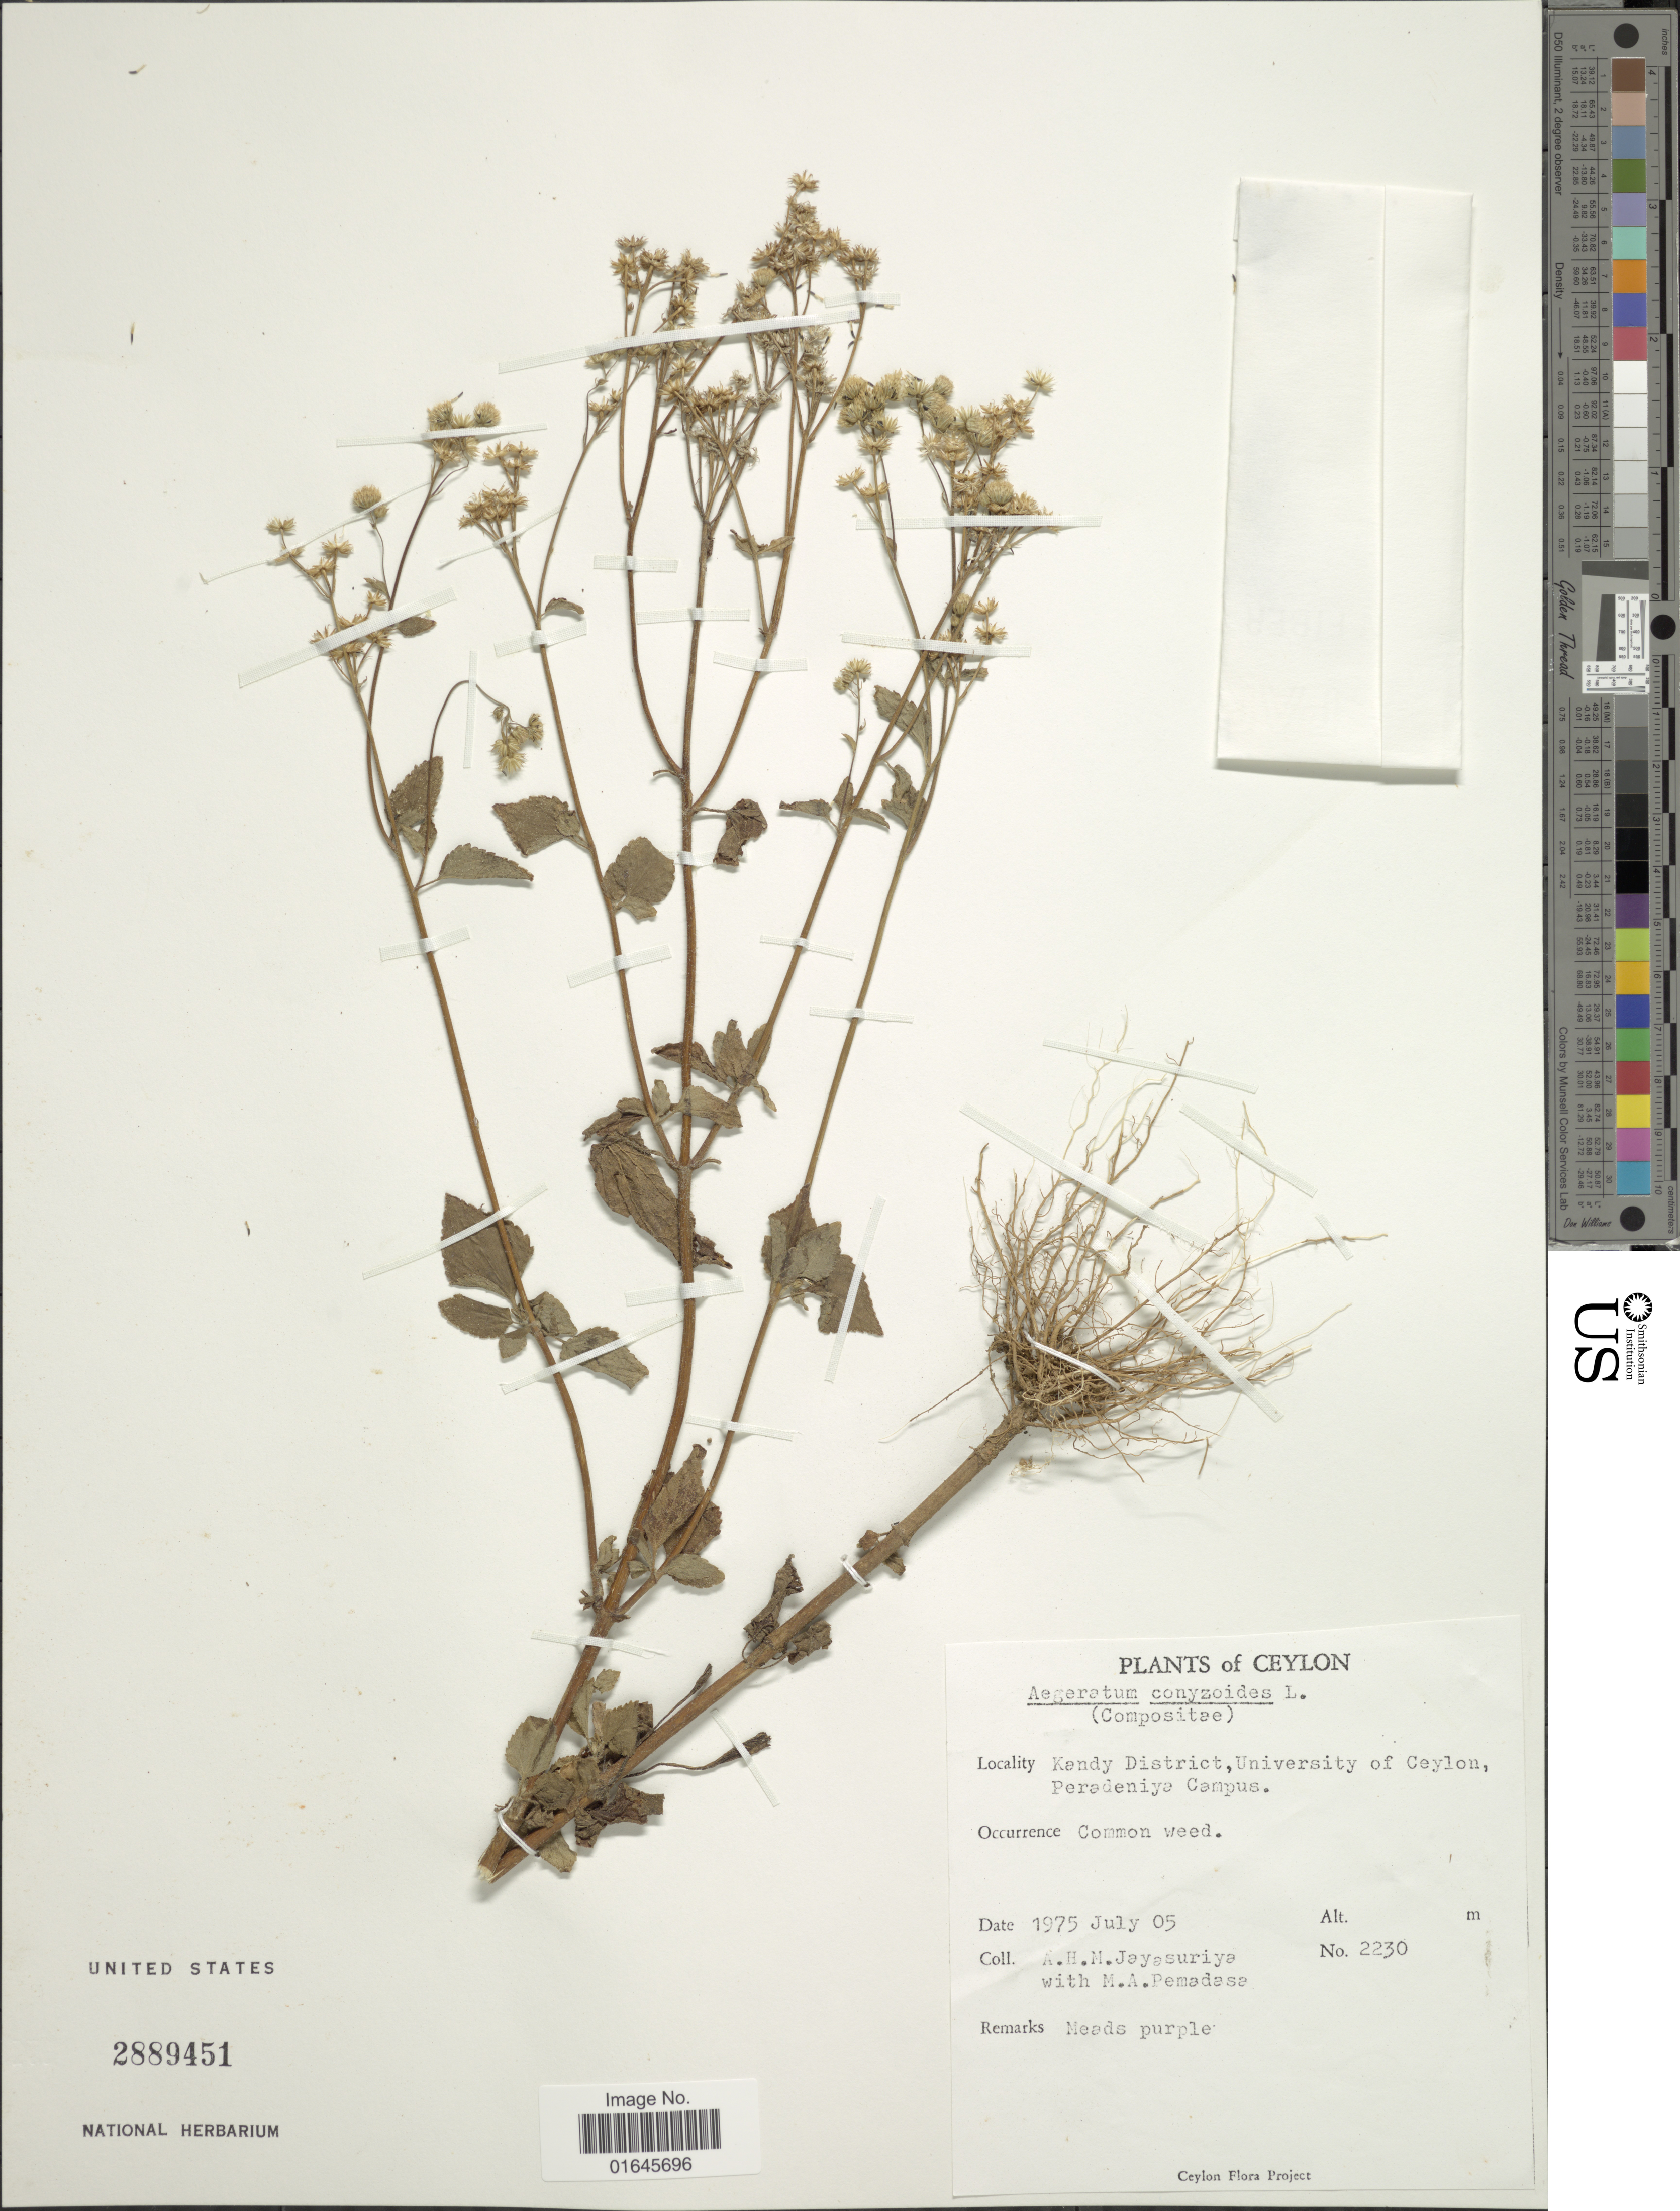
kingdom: Plantae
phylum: Tracheophyta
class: Magnoliopsida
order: Asterales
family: Asteraceae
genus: Ageratum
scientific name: Ageratum conyzoides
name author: L.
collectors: A. H. Jayasuriya & M. Pemadesa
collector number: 2230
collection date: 1975-07-05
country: Sri Lanka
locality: Ceylon, Kandy District, University of Ceylon, Peradenya Campus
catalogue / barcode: US 2889451